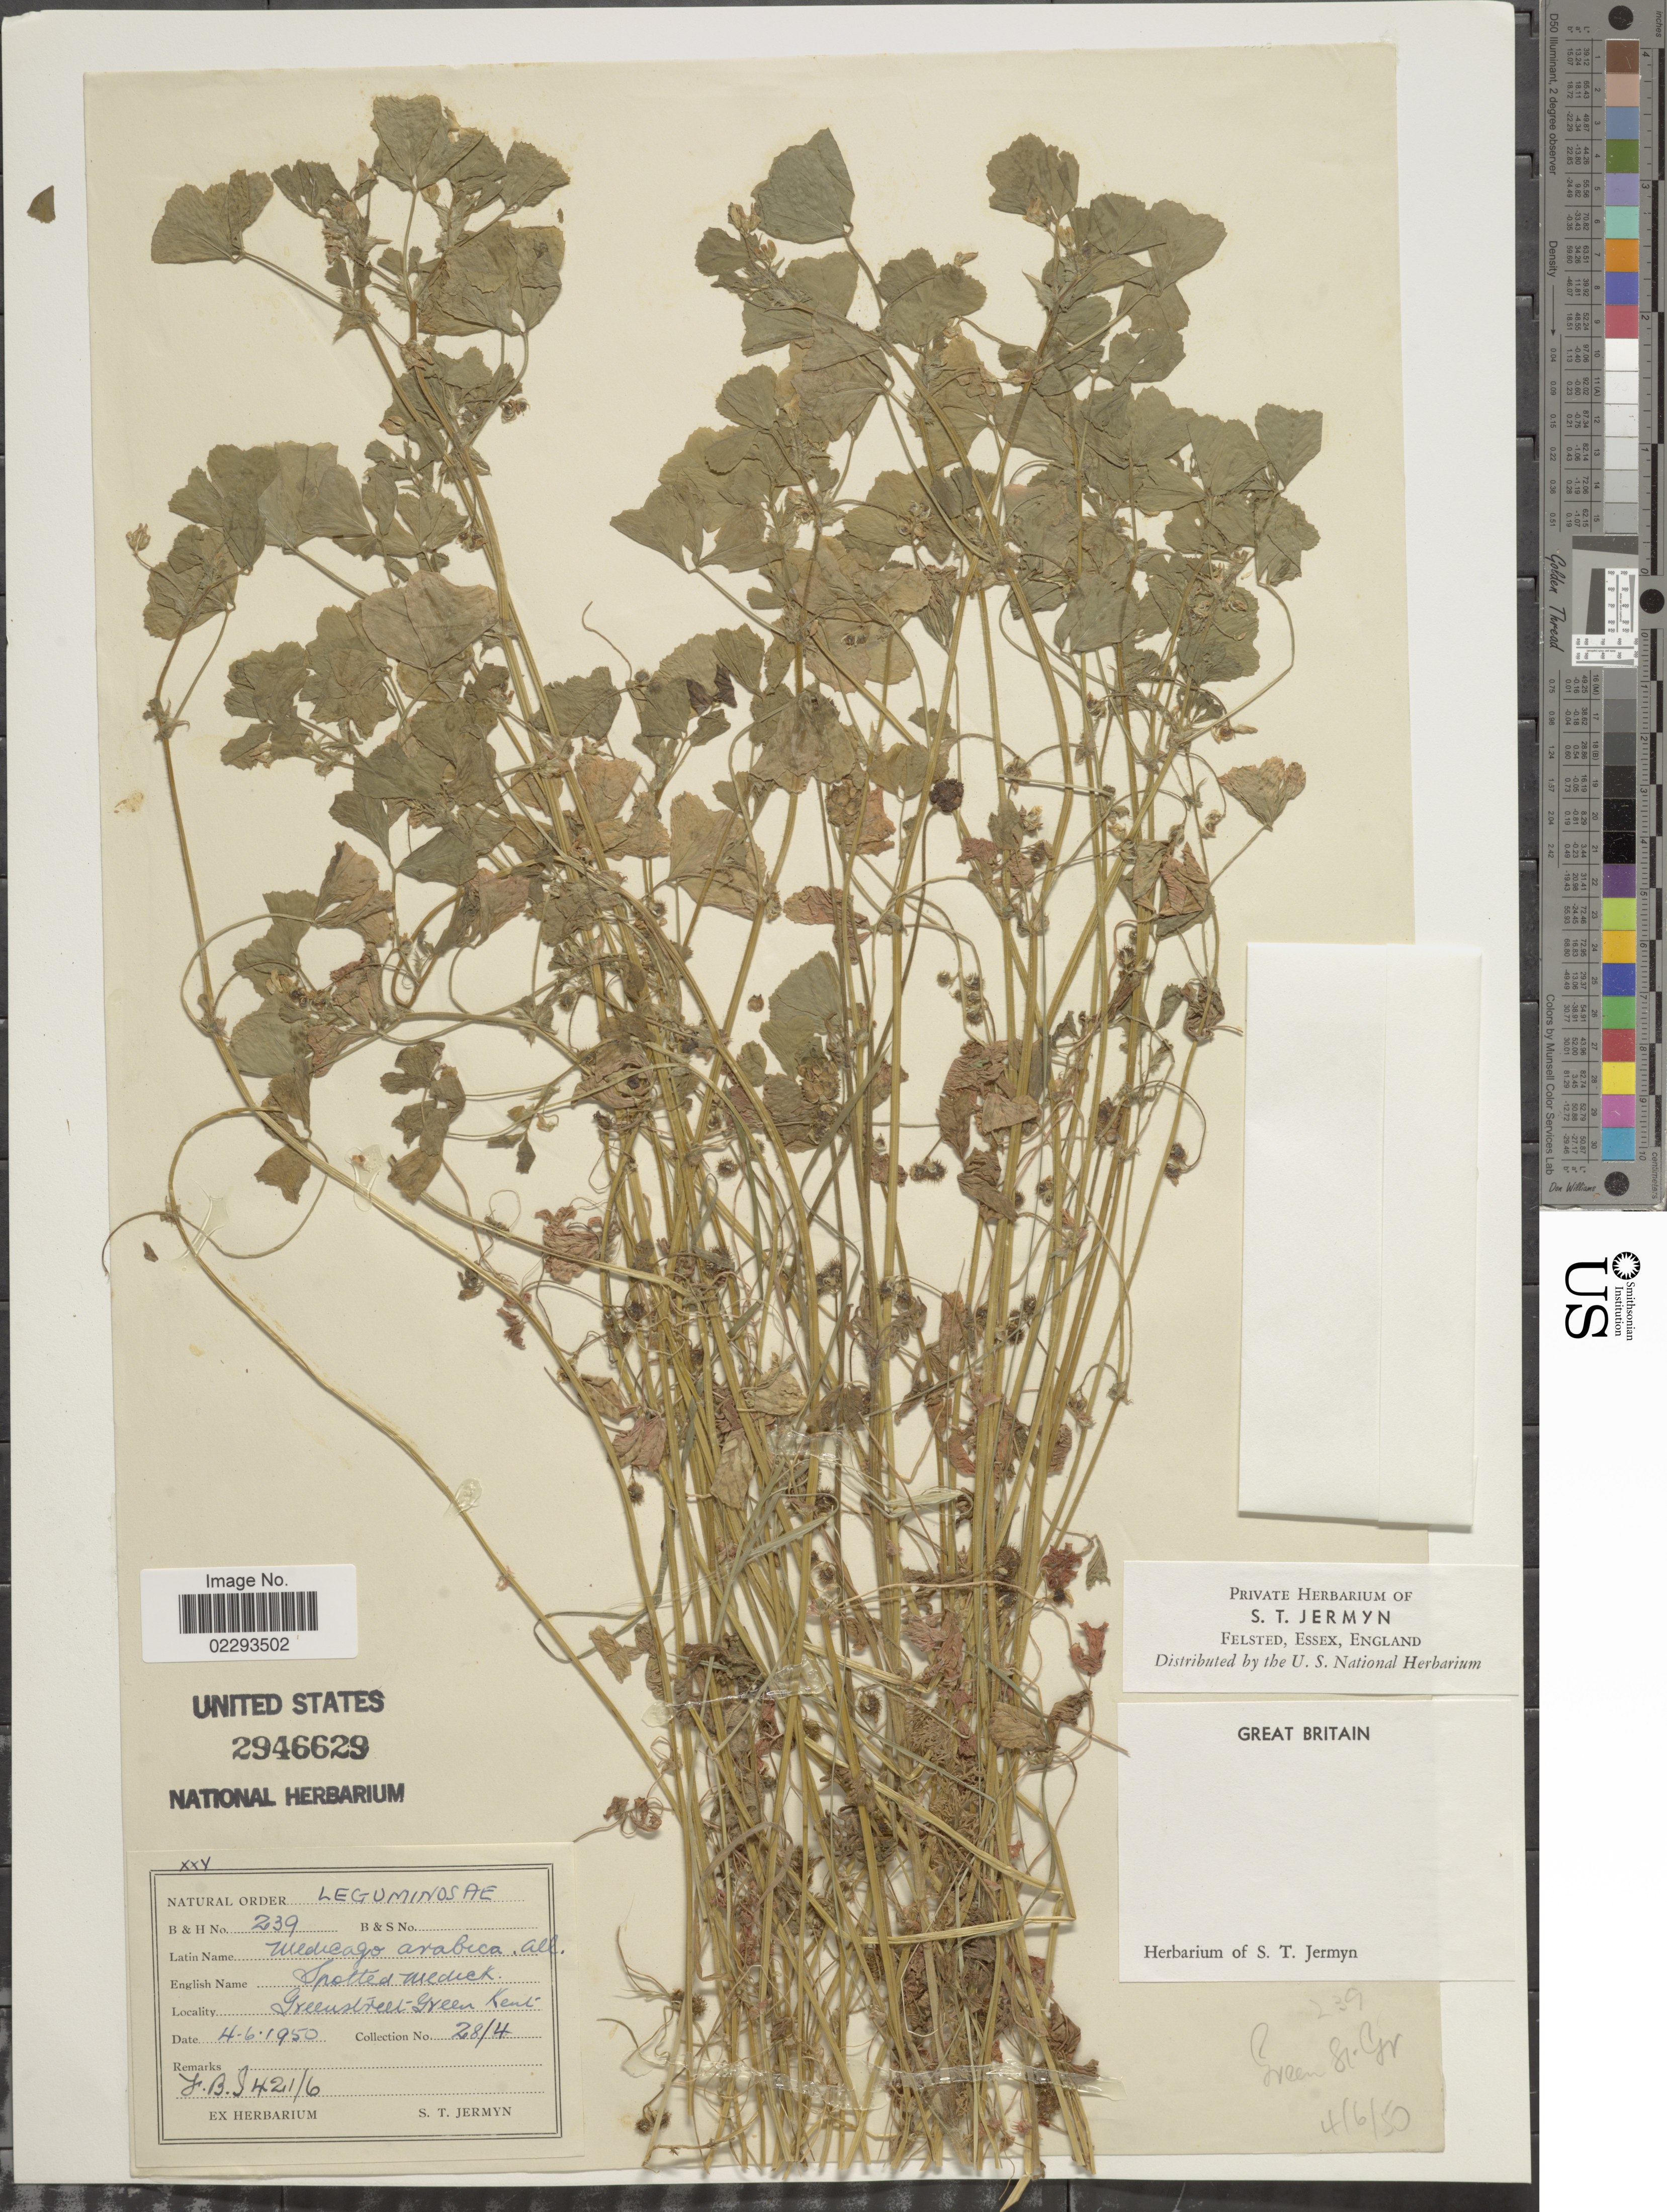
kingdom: Plantae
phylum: Tracheophyta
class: Magnoliopsida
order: Fabales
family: Fabaceae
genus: Medicago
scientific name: Medicago arabica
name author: (L.) Huds.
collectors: ex herb. S. T. Jermyn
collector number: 239/28/4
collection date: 1950-06-04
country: United Kingdom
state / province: England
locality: Great Britain, Greenstreet Green Kent.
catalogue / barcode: US 2946629